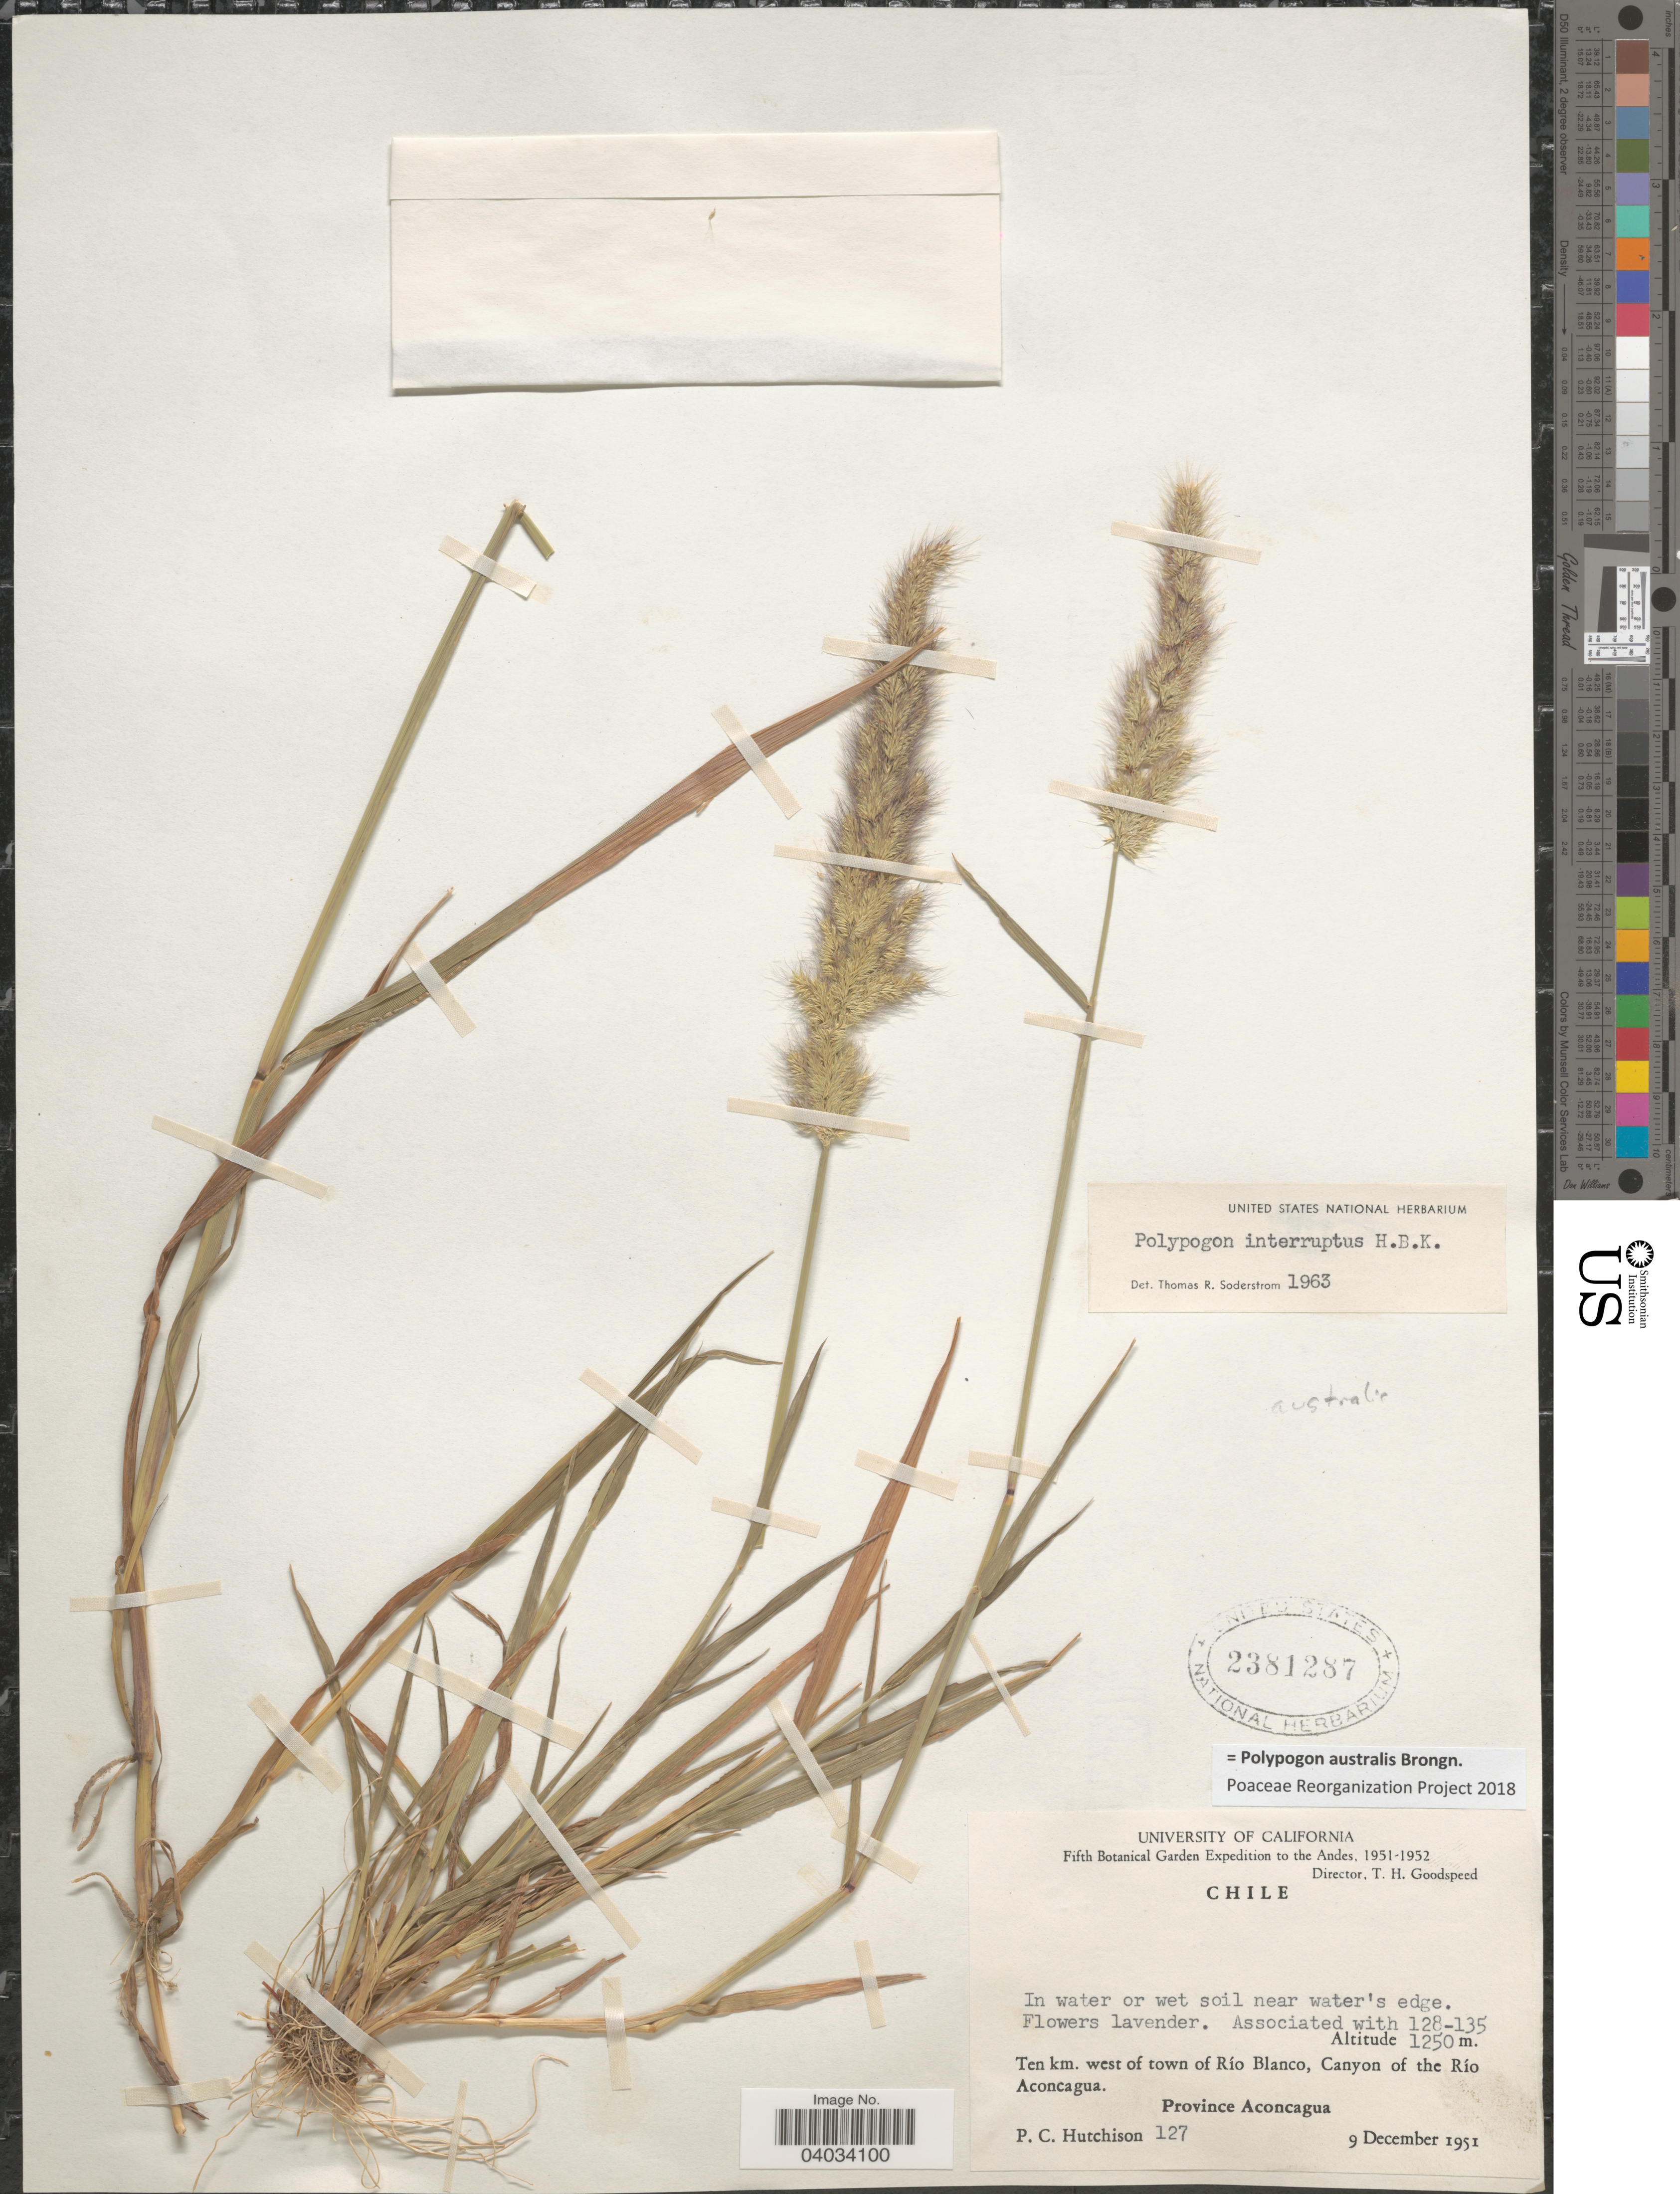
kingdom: Plantae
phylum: Tracheophyta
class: Liliopsida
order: Poales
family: Poaceae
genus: Polypogon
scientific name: Polypogon australis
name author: Brongn.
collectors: P. C. Hutchison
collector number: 127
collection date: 1951-12-09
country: Chile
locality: The Andes. Ten km. west of town of Río Blanco, Canyon of the Río Aconcagua. Province Aconcagua.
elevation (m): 1250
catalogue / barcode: US 2381287